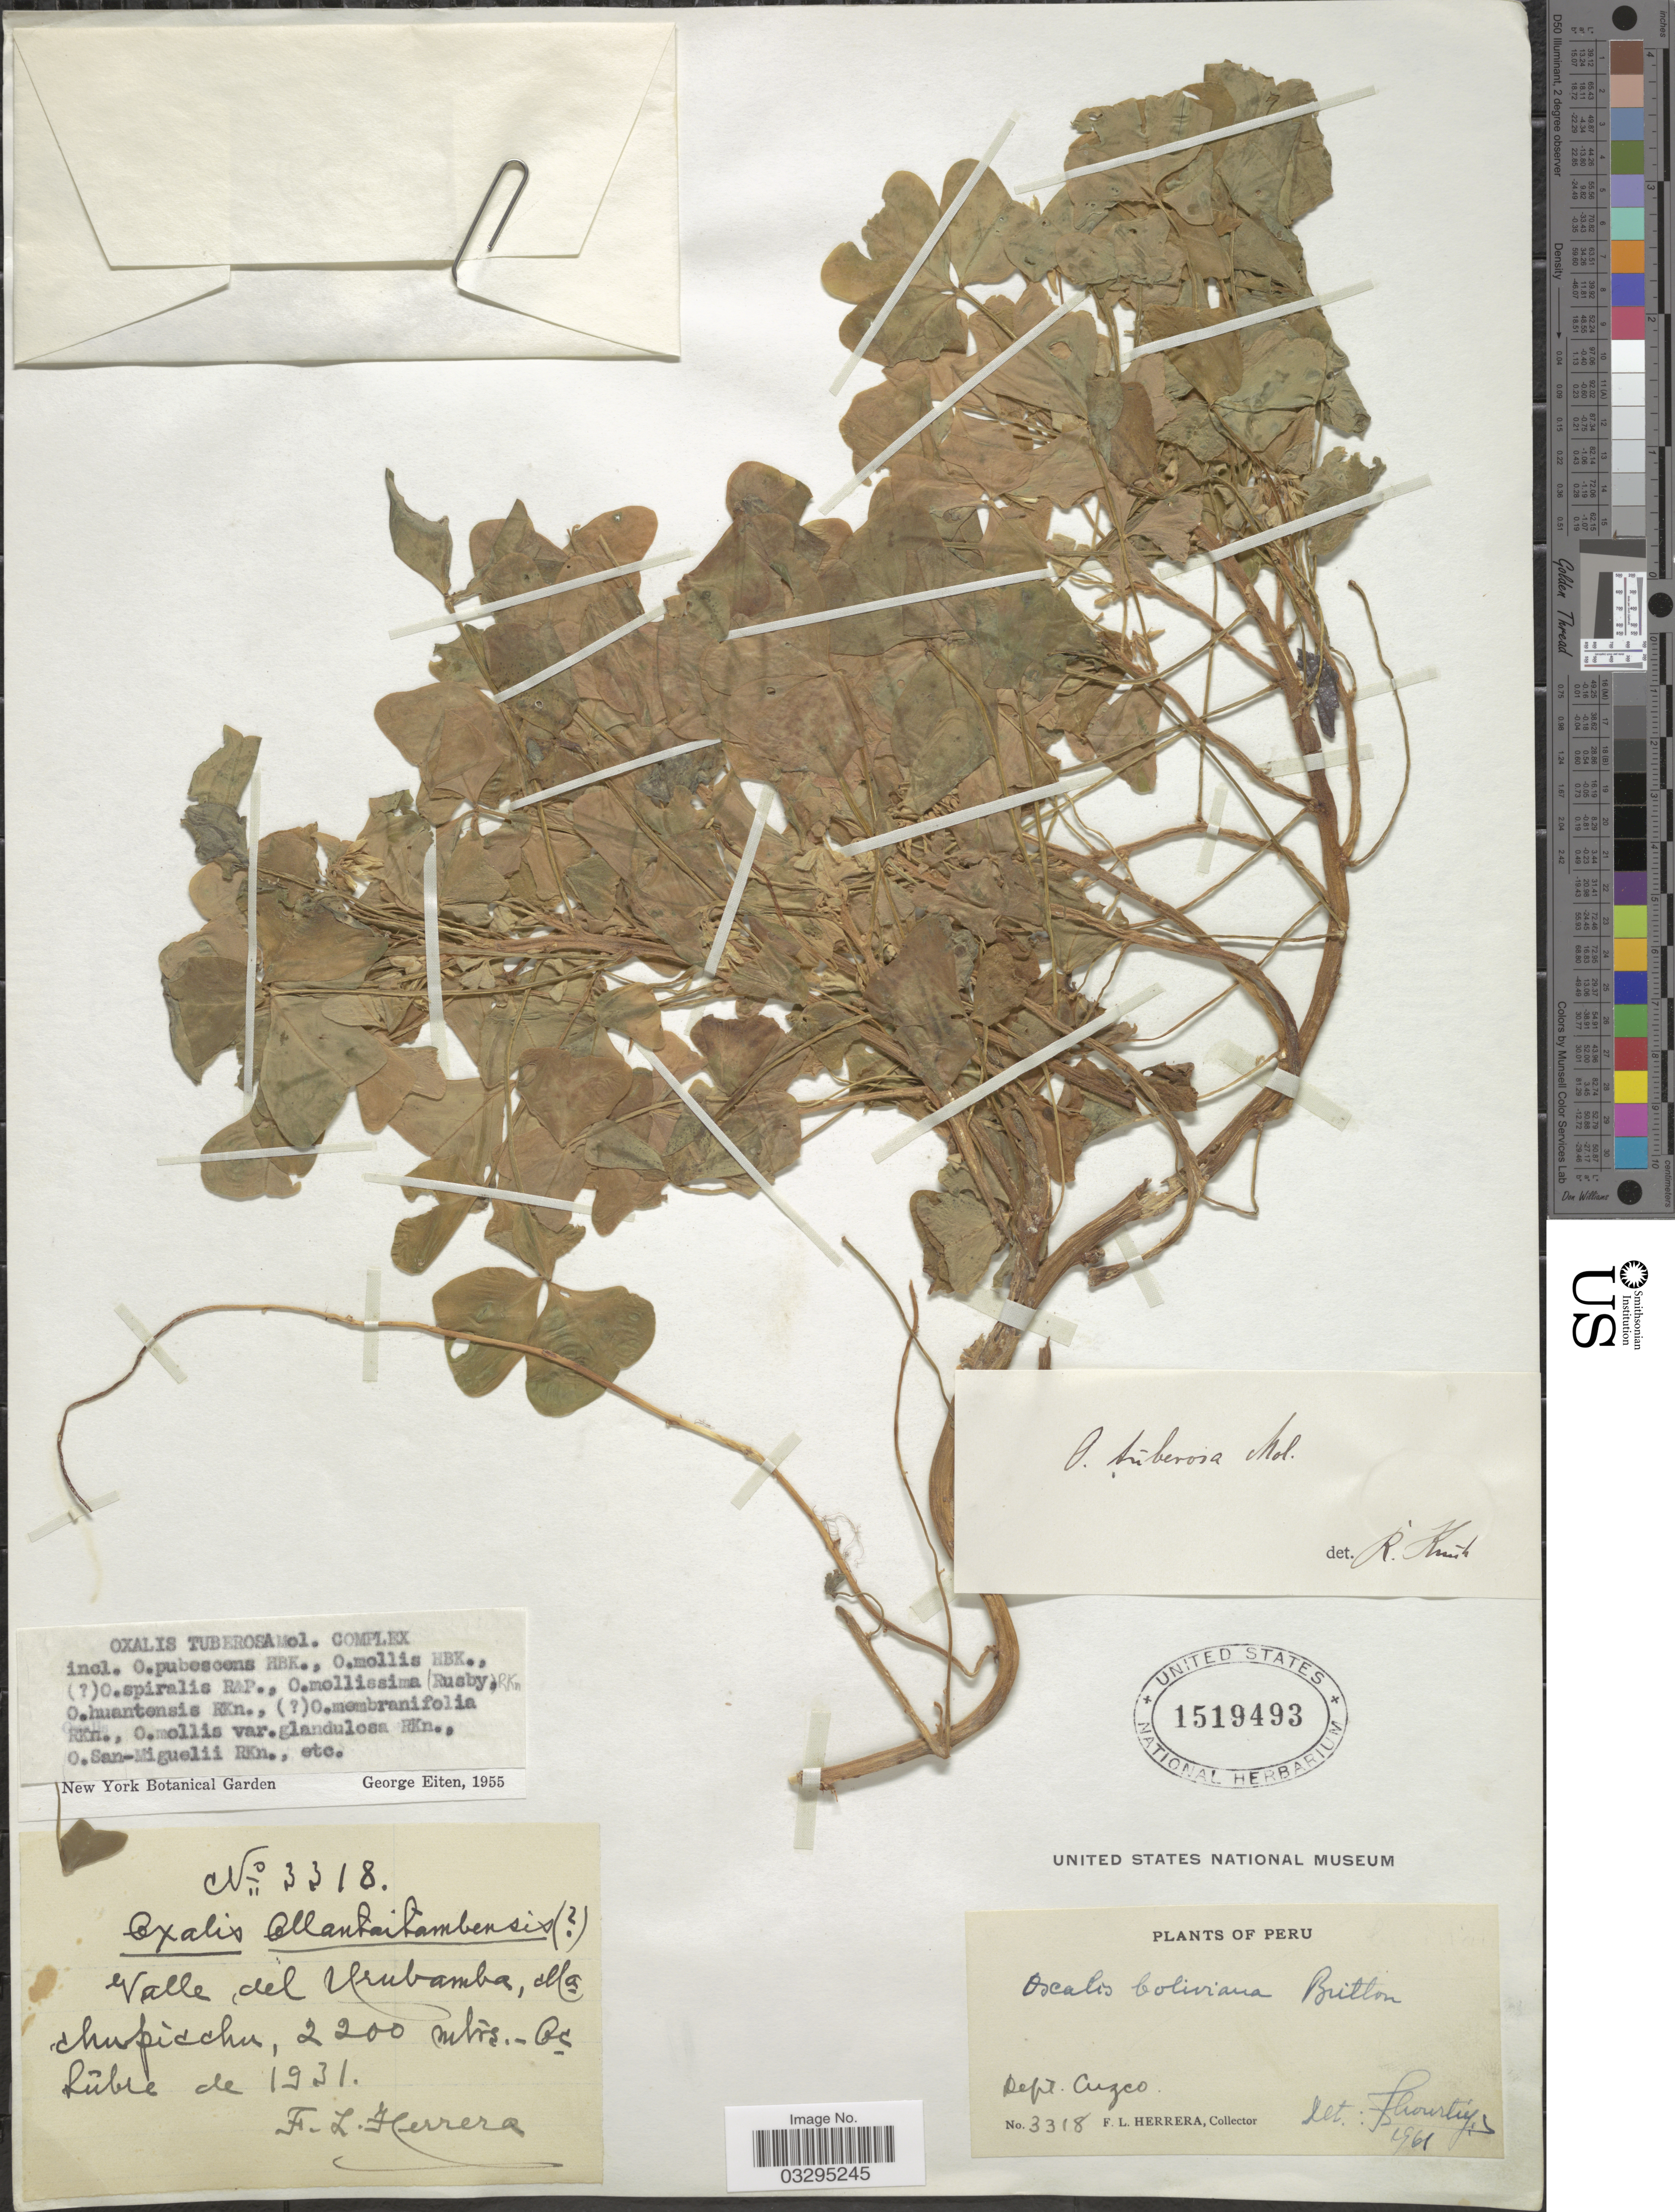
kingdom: Plantae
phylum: Tracheophyta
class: Magnoliopsida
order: Oxalidales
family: Oxalidaceae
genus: Oxalis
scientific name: Oxalis boliviana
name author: Britton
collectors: F. L. Herrera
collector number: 3318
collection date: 1931-10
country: Peru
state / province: Cusco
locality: Valle del Urubamba, Machupicchu. Dept. Cuzco.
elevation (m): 2200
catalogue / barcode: US 1519493